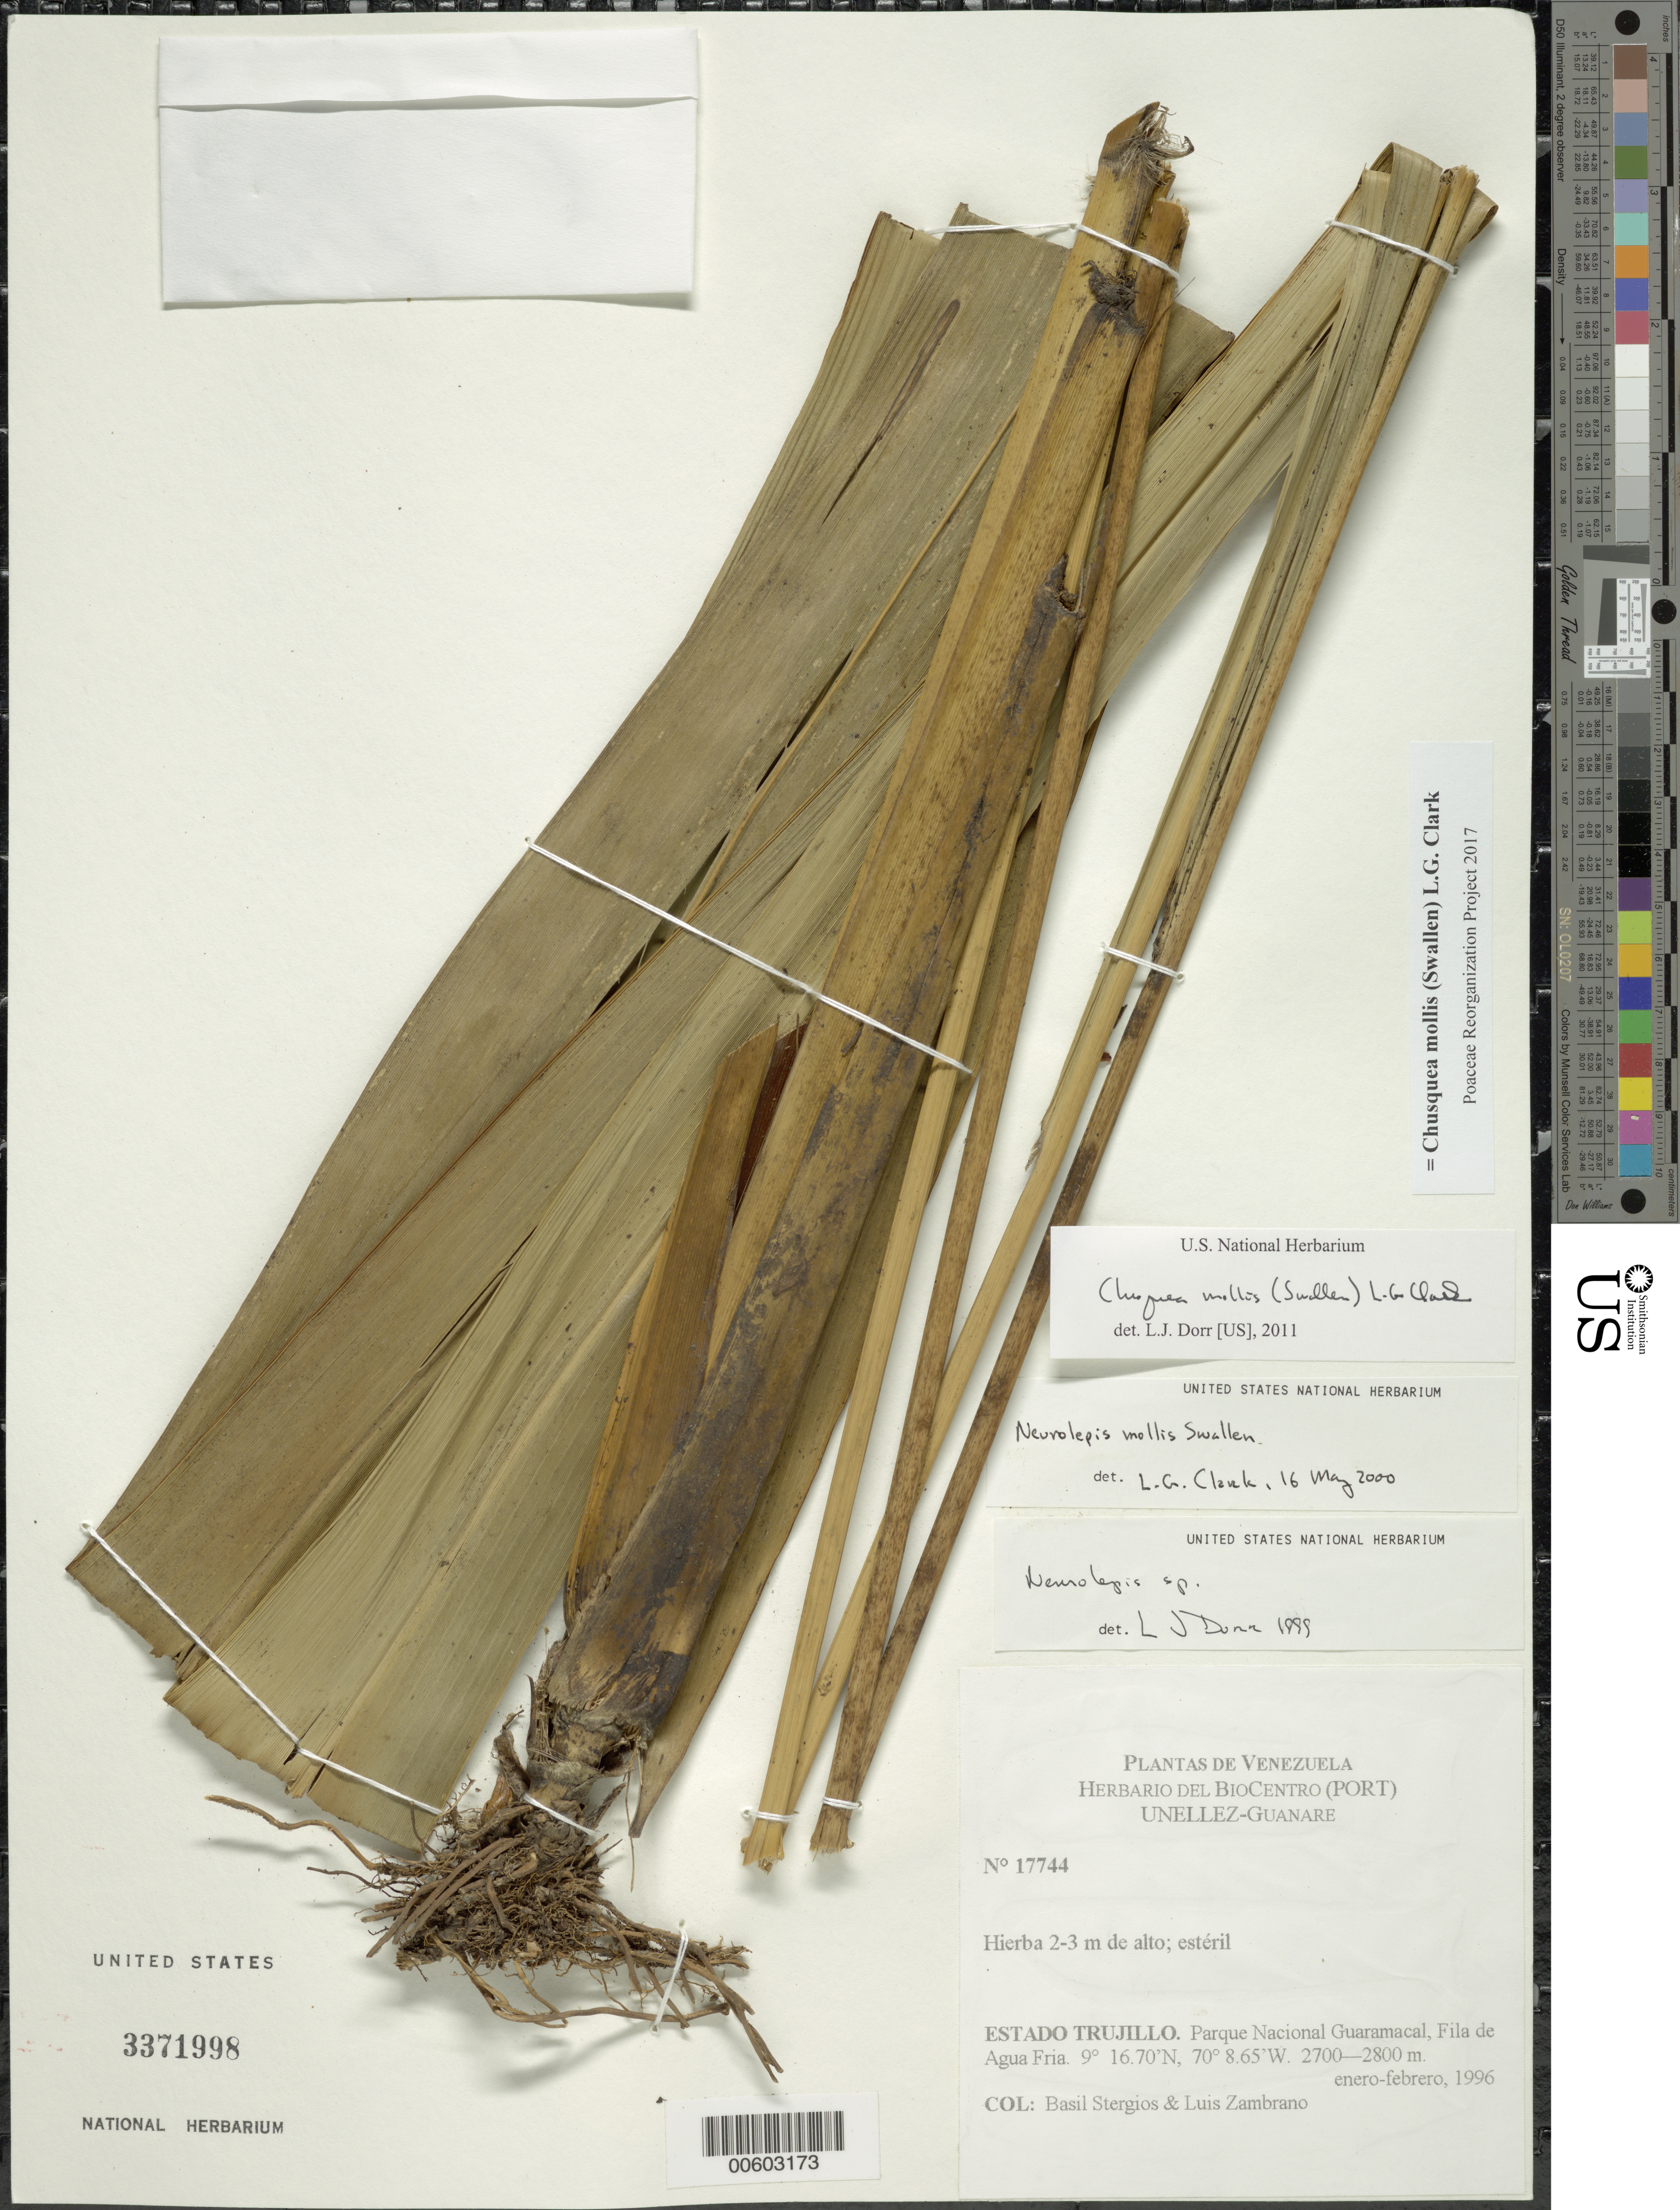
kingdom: Plantae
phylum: Tracheophyta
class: Liliopsida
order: Poales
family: Poaceae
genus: Chusquea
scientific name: Chusquea mollis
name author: (Swallen) L.G. Clark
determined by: Dorr, L. J., (BOT), Smithsonian Institution - National Museum of Natural History (UNITED STATES)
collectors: B. G. Stergios & L. Zambrano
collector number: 17744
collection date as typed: Jan 1996 to -- Feb 1996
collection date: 1996-01/1996-02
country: Venezuela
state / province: Trujillo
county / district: Boconó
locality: Parque Nacional Guaramacal, Fila de Agua Fria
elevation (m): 2700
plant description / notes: ISC, PORT, US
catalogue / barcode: US 3371998